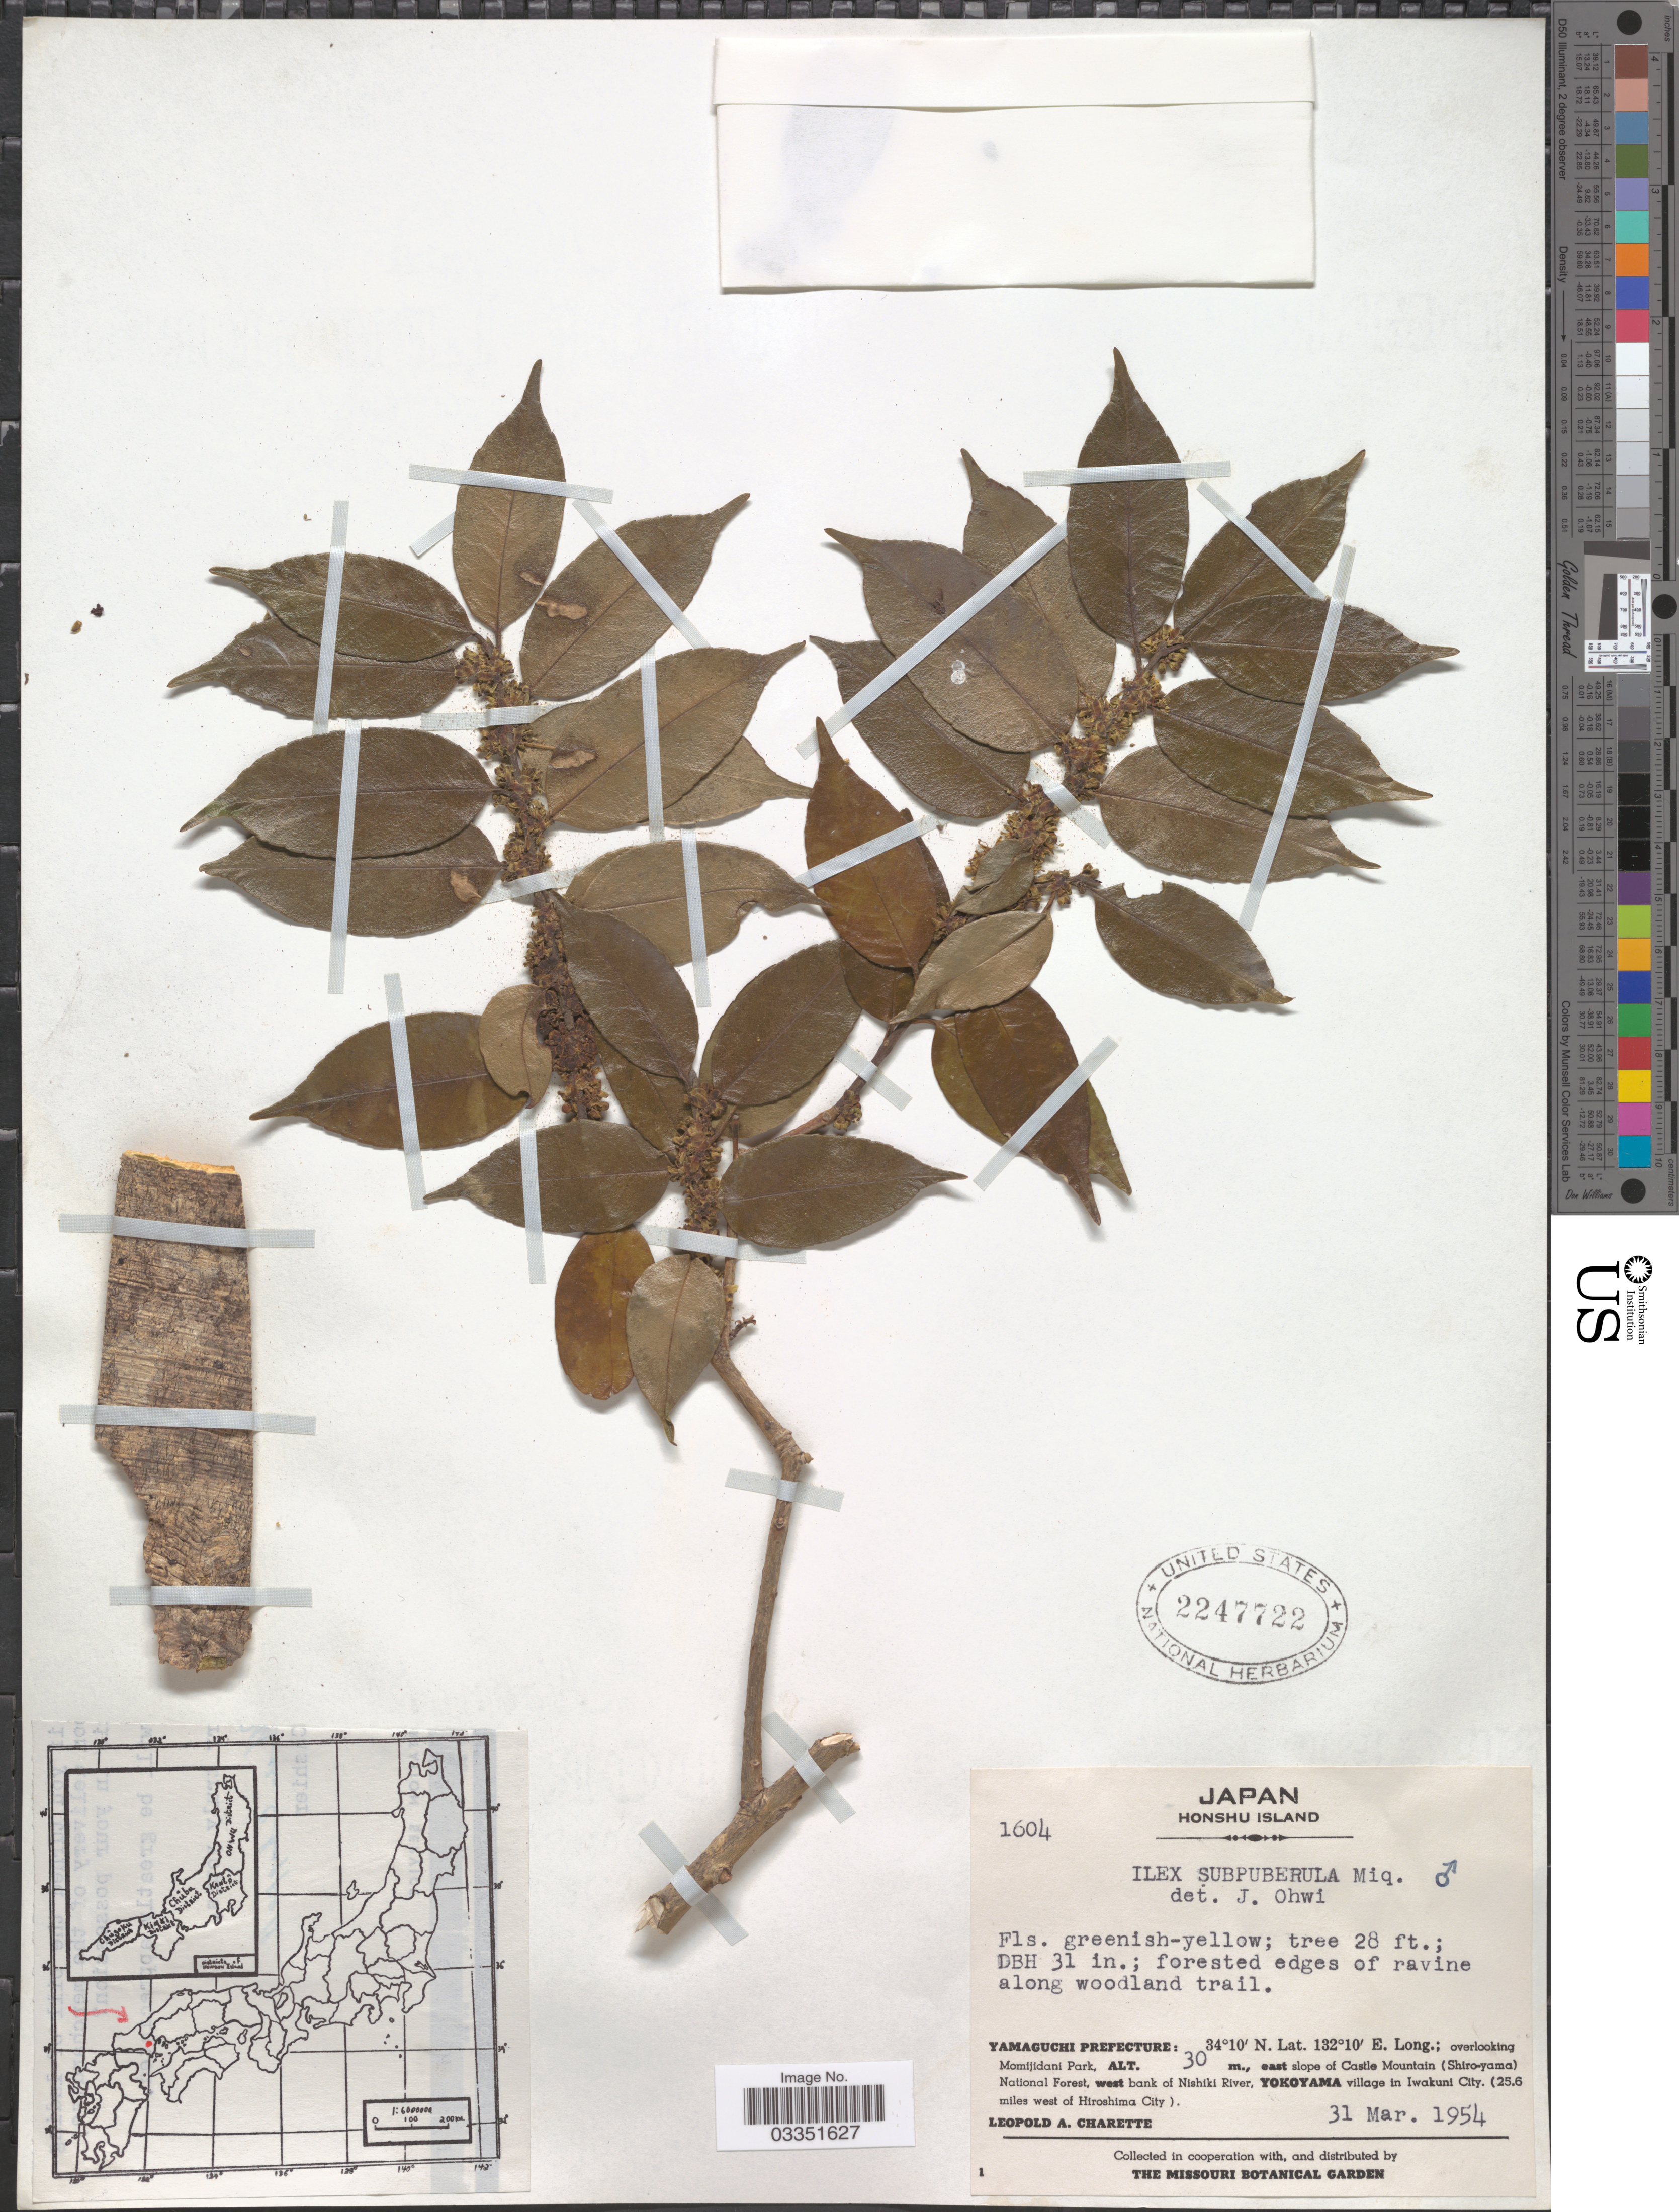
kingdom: Plantae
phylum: Tracheophyta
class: Magnoliopsida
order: Aquifoliales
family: Aquifoliaceae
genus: Ilex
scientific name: Ilex buergeri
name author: Miq.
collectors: L. A. Charette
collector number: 1604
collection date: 1954-03-31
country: Japan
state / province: Yamaguti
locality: Honshu Island. Yamaguchi Prefecture: overlooking Momijidani Park, east slope of Castle Mountain (Shiro-yama) National Forest, west bank of Nishiki River, Yokoyama village in Iwakuni City. (25.6 miles west of Hiroshima City).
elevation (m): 30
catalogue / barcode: US 2247722